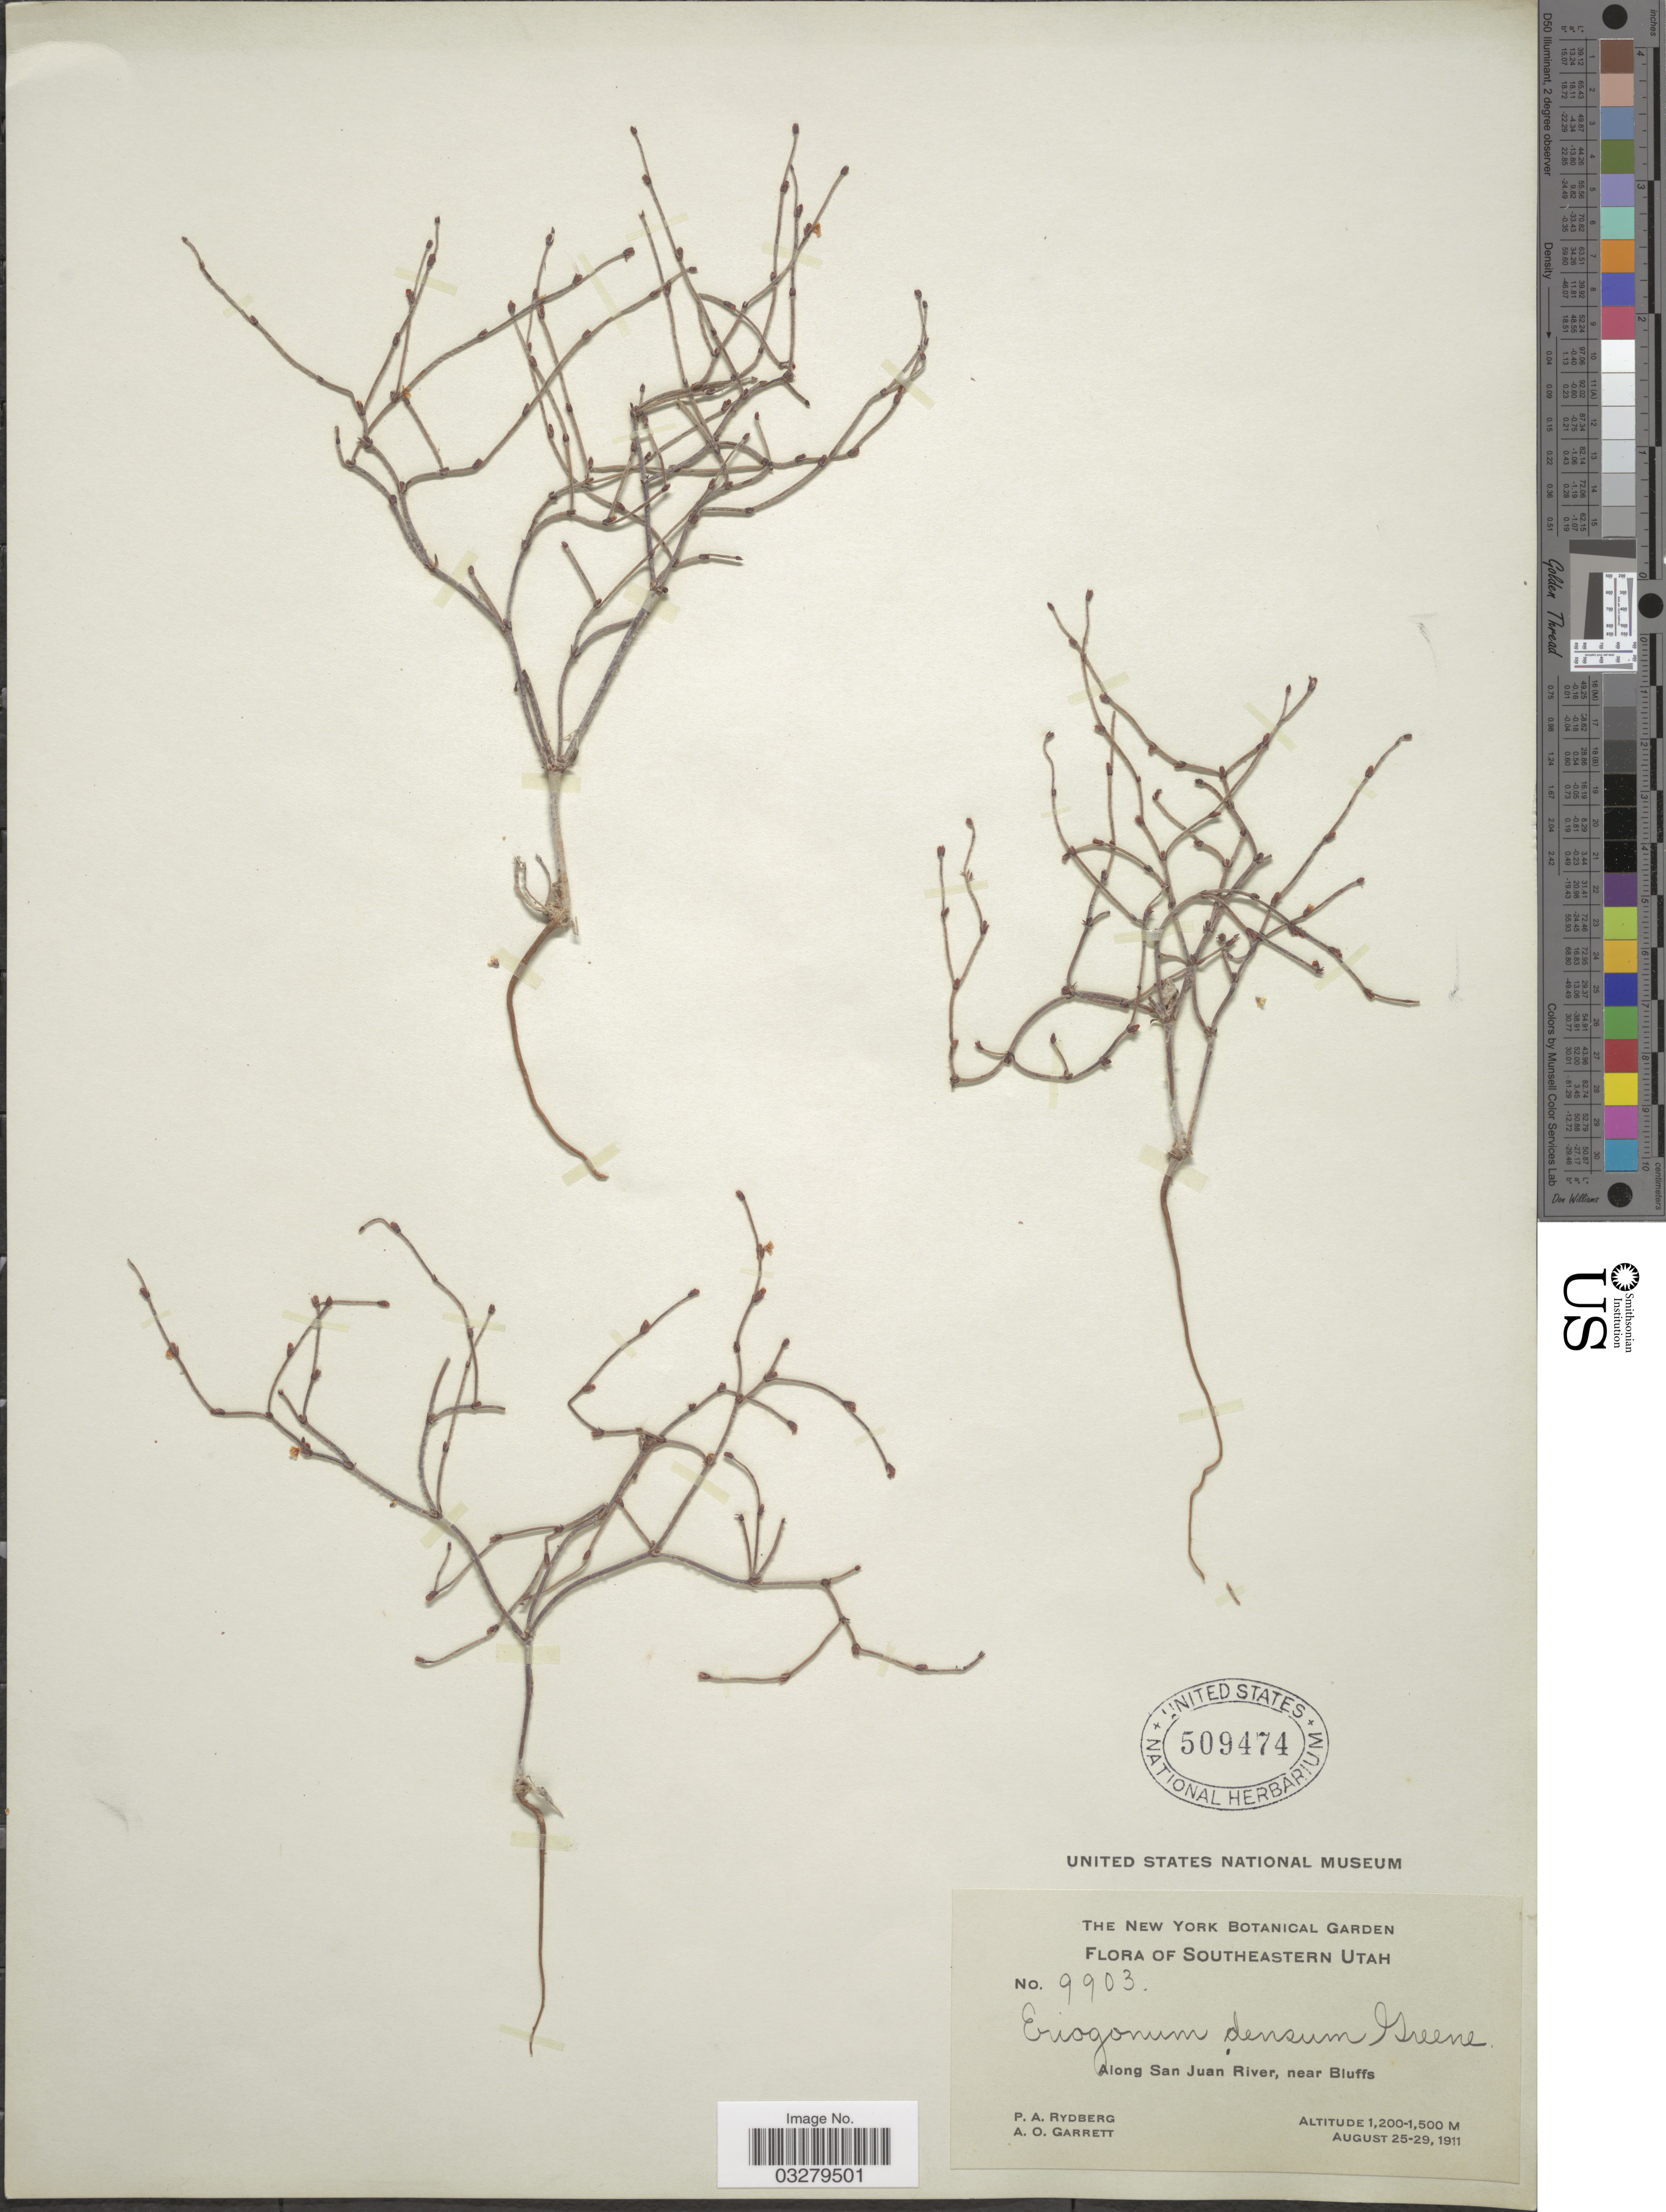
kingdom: Plantae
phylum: Tracheophyta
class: Magnoliopsida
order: Caryophyllales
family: Polygonaceae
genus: Eriogonum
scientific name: Eriogonum palmerianum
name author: Reveal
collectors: P. A. Rydberg & A. O. Garrett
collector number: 9903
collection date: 1911-08-25/1911-08-29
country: United States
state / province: Utah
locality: Southeastern Utah. Along San Juan River, near Bluffs.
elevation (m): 1200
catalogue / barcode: US 509474